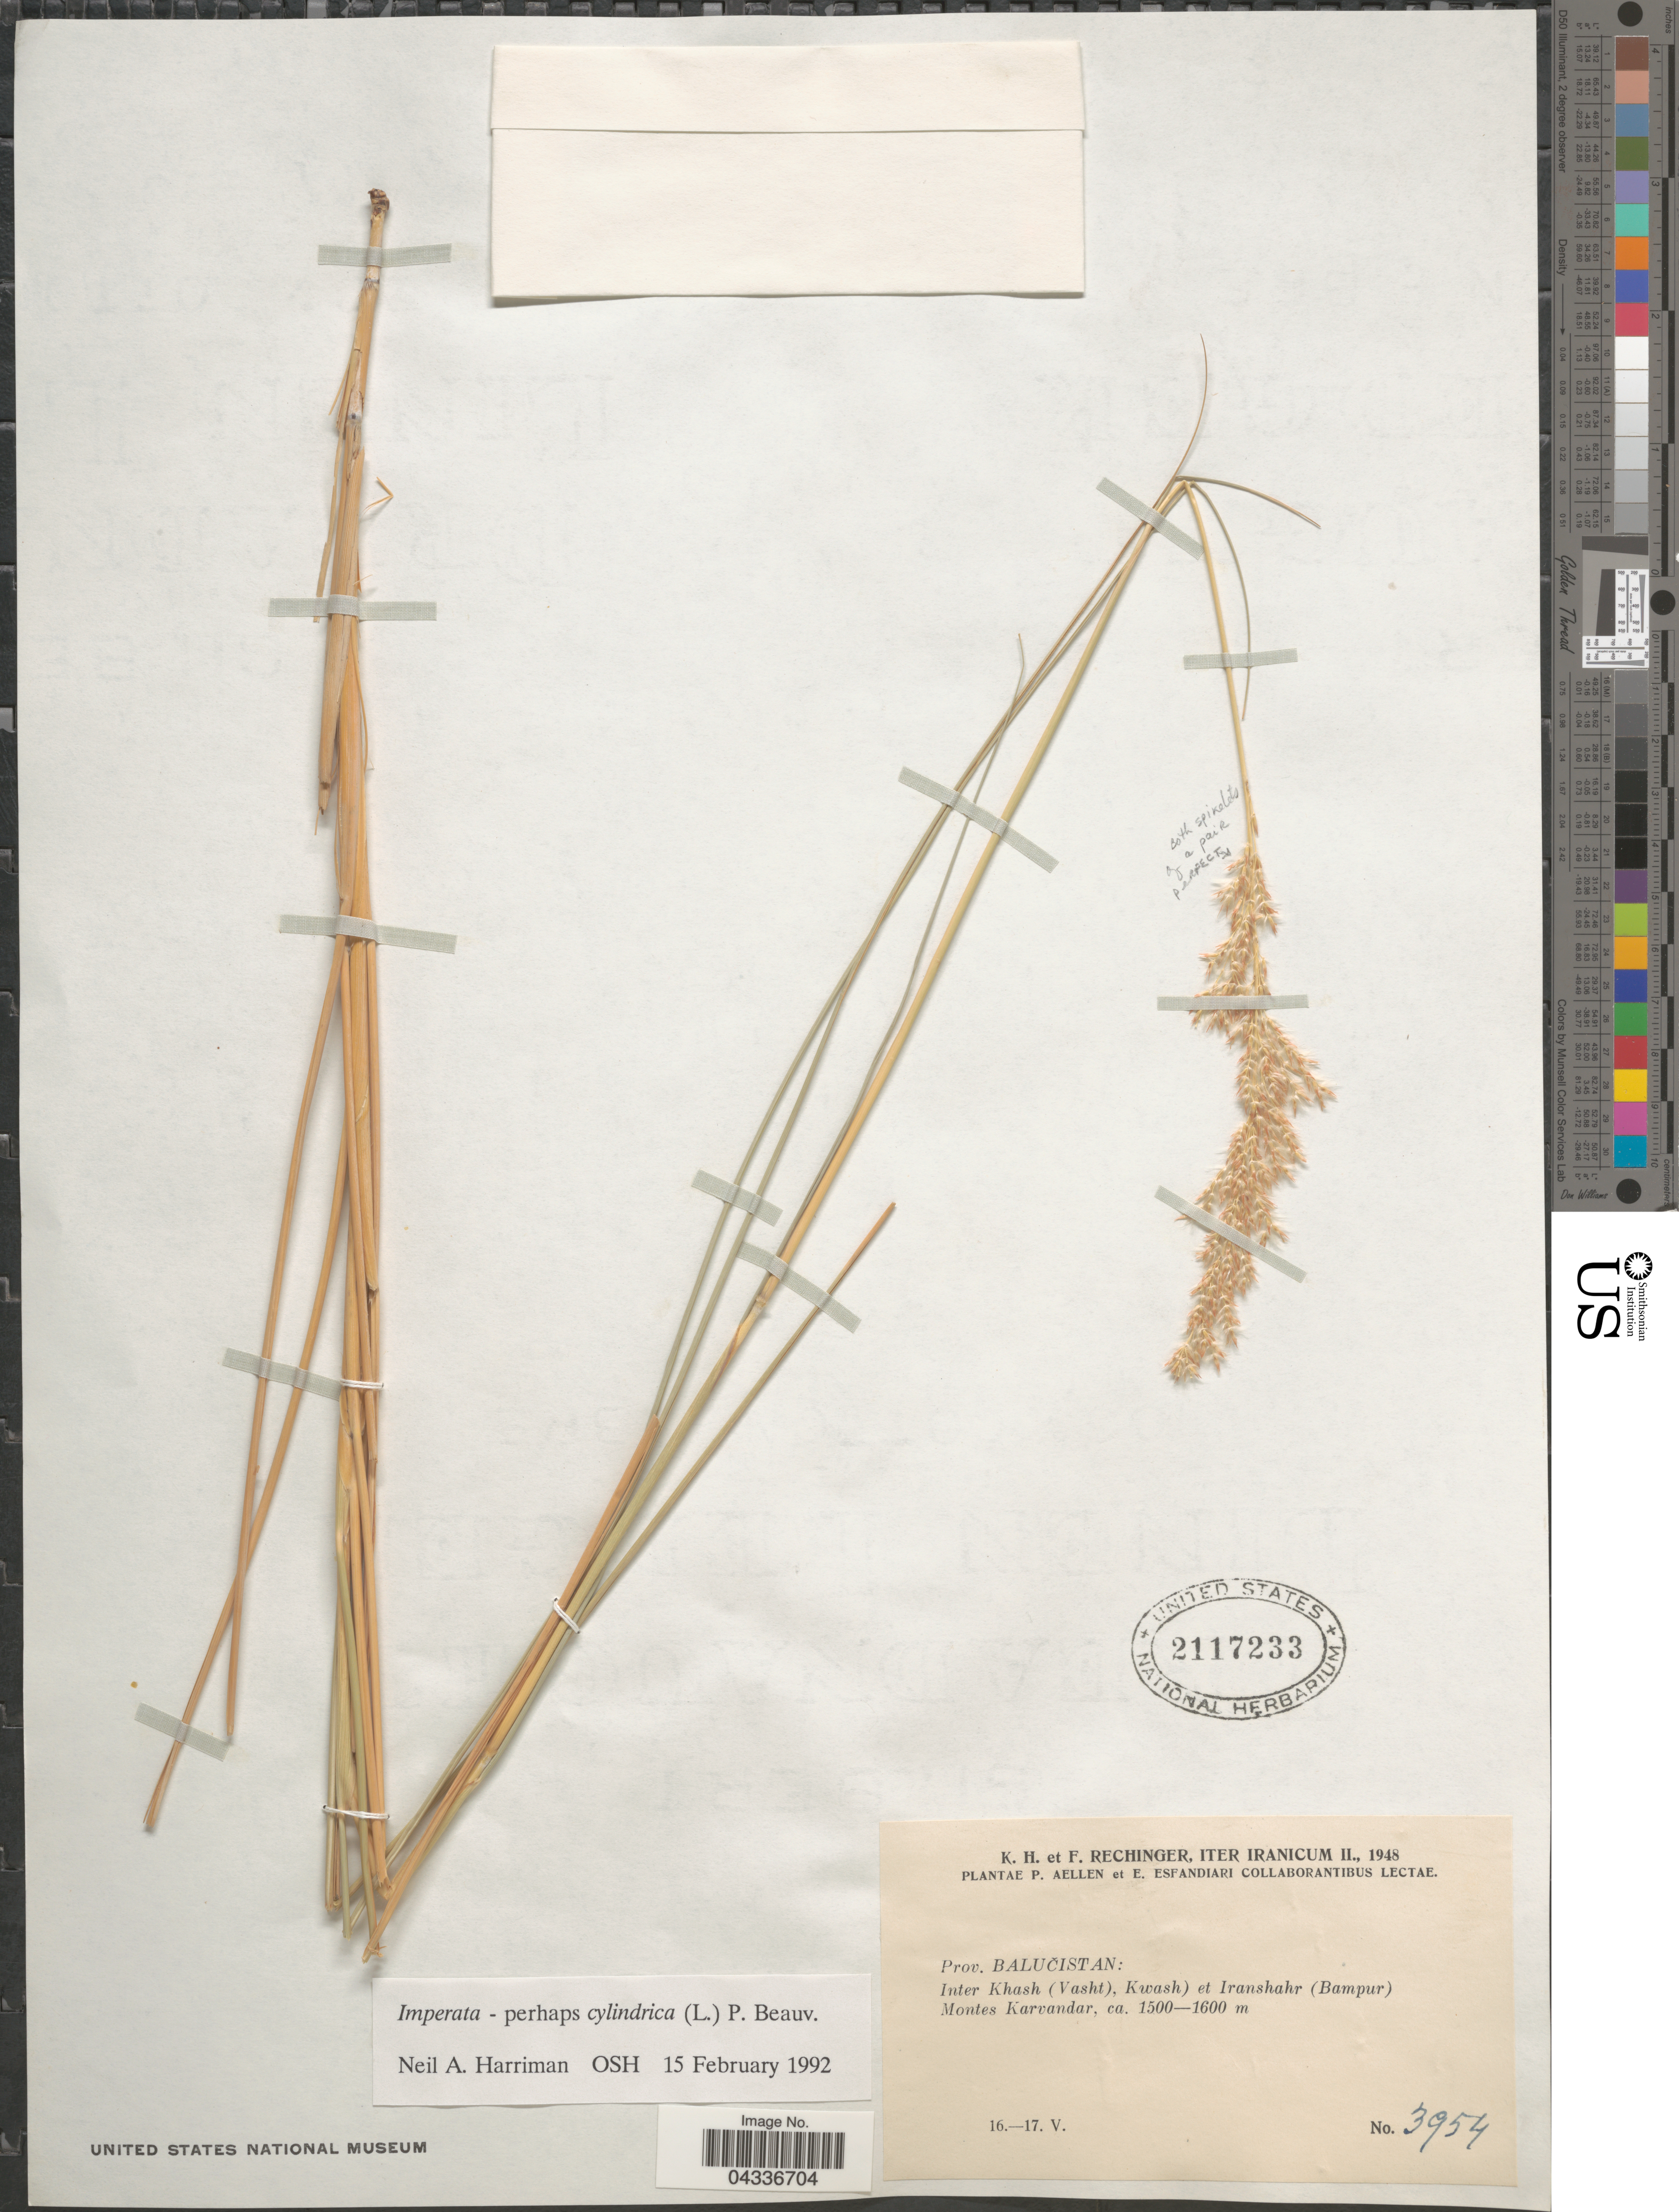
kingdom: Plantae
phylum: Tracheophyta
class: Liliopsida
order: Poales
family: Poaceae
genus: Imperata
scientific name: Imperata cylindrica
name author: (L.) P. Beauv.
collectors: K. H. Rechinger & F. Rechinger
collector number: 3954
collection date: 1948-05-16/1948-05-17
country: Pakistan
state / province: Balochistan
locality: Iter Iranicum II., 1948. Prov. Balučistan: Inter Khash (Vasht), Kwash) et Iranshahr (Bampur). Montes Karvandar.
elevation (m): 1500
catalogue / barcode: US 2117233